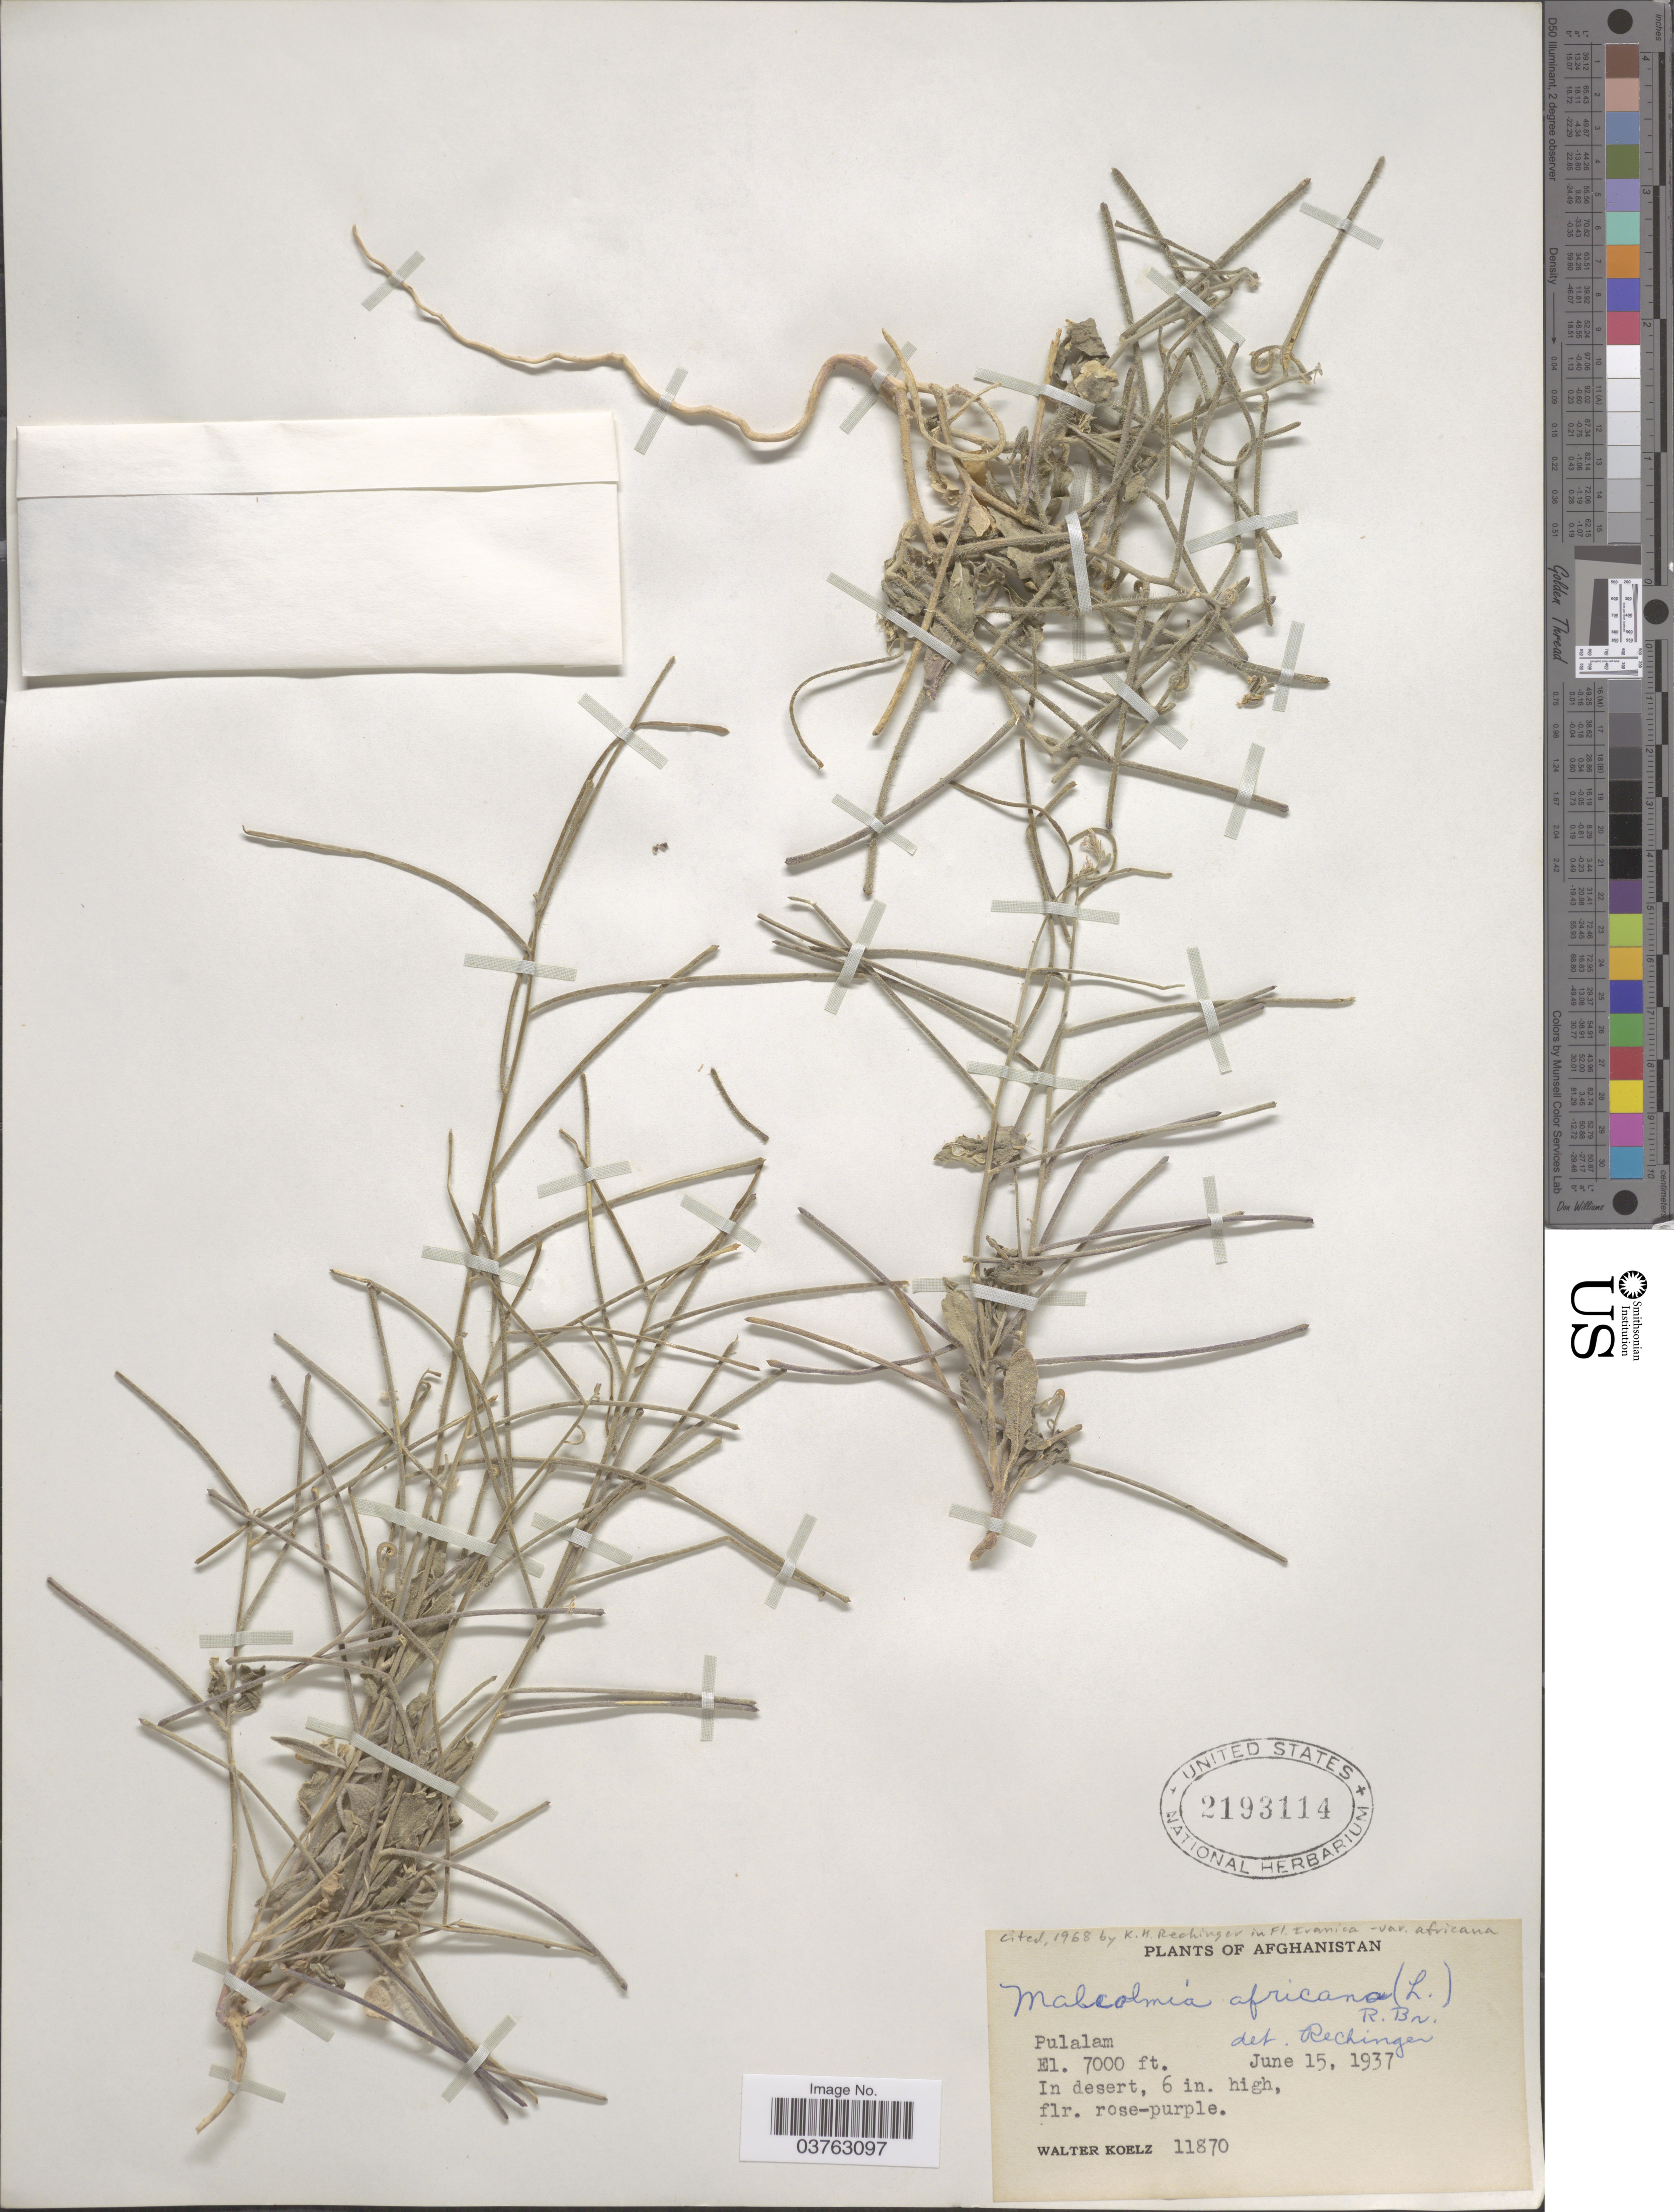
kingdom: Plantae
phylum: Tracheophyta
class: Magnoliopsida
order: Brassicales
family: Brassicaceae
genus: Malcolmia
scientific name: Malcolmia africana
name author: (L.) W.T. Aiton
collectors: W. N. Koelz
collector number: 11870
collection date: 1937-06-15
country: Afghanistan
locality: Pulalam.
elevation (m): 2134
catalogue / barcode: US 2193114